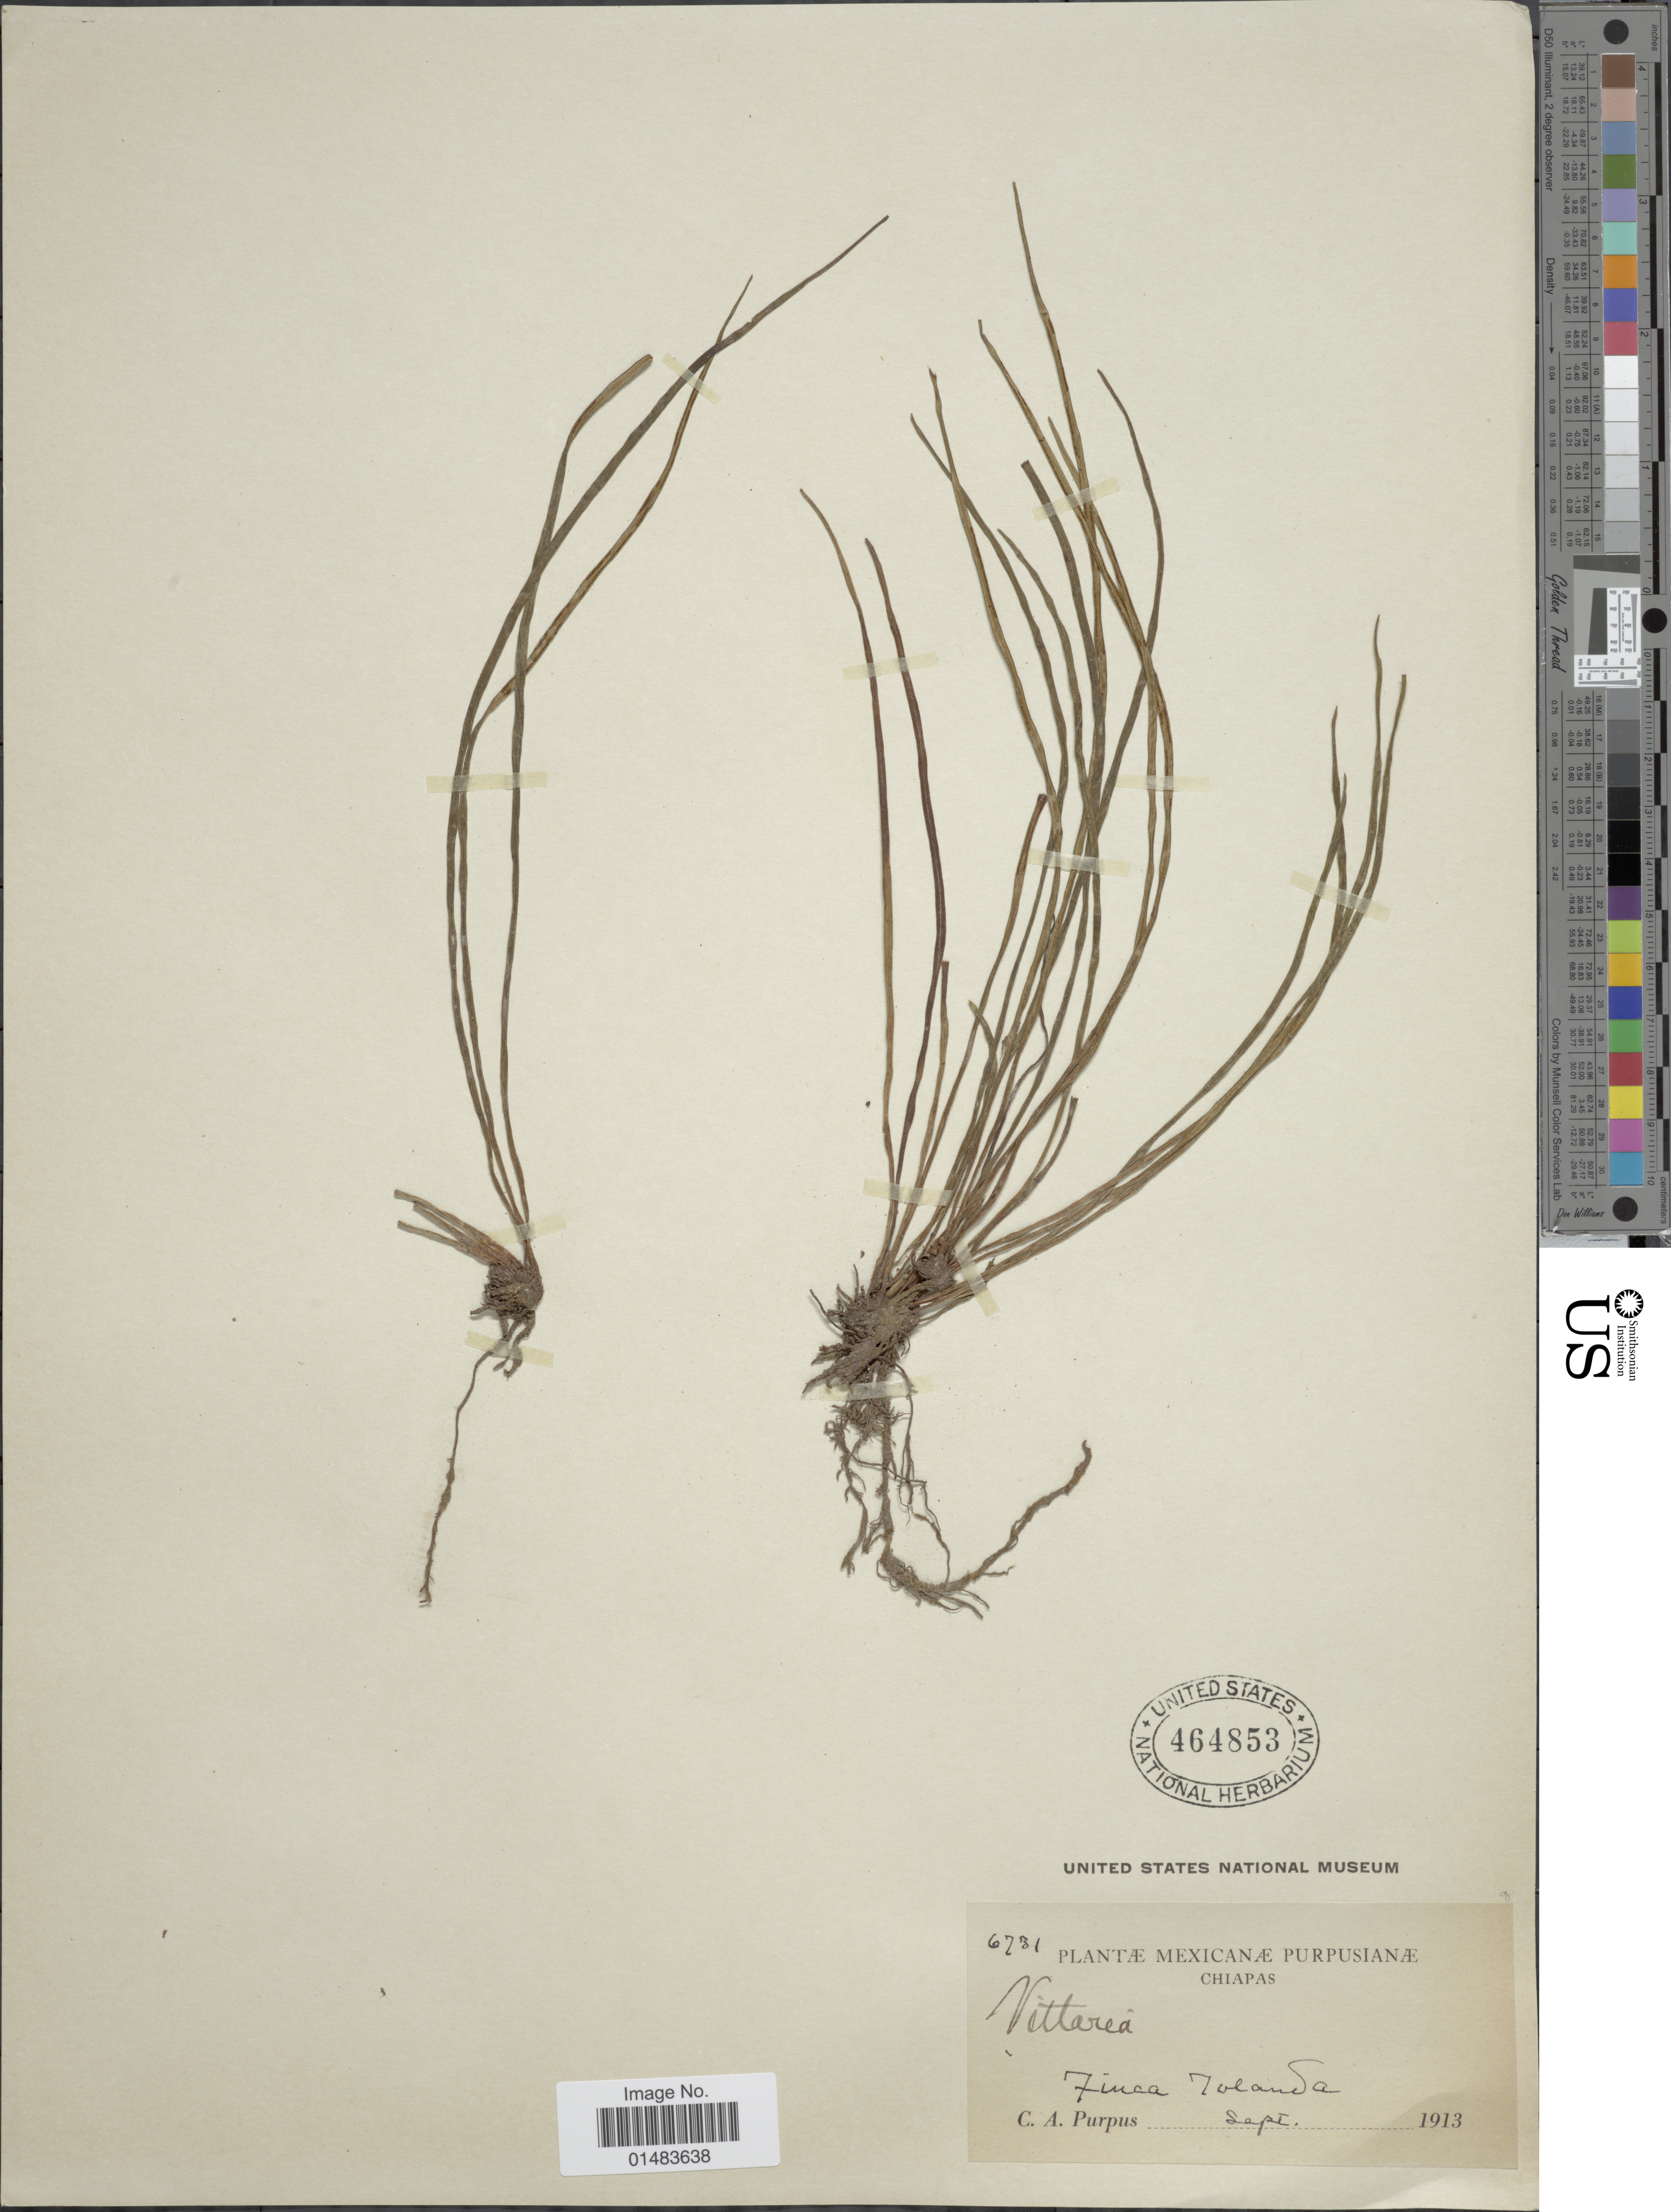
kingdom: Plantae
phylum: Tracheophyta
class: Polypodiopsida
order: Polypodiales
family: Pteridaceae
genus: Vittaria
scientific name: Vittaria graminifolia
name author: Kaulf.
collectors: C. A. Purpus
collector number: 6731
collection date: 1913-09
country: Mexico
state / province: Chiapas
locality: Finca Yolanda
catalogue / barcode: US 464853